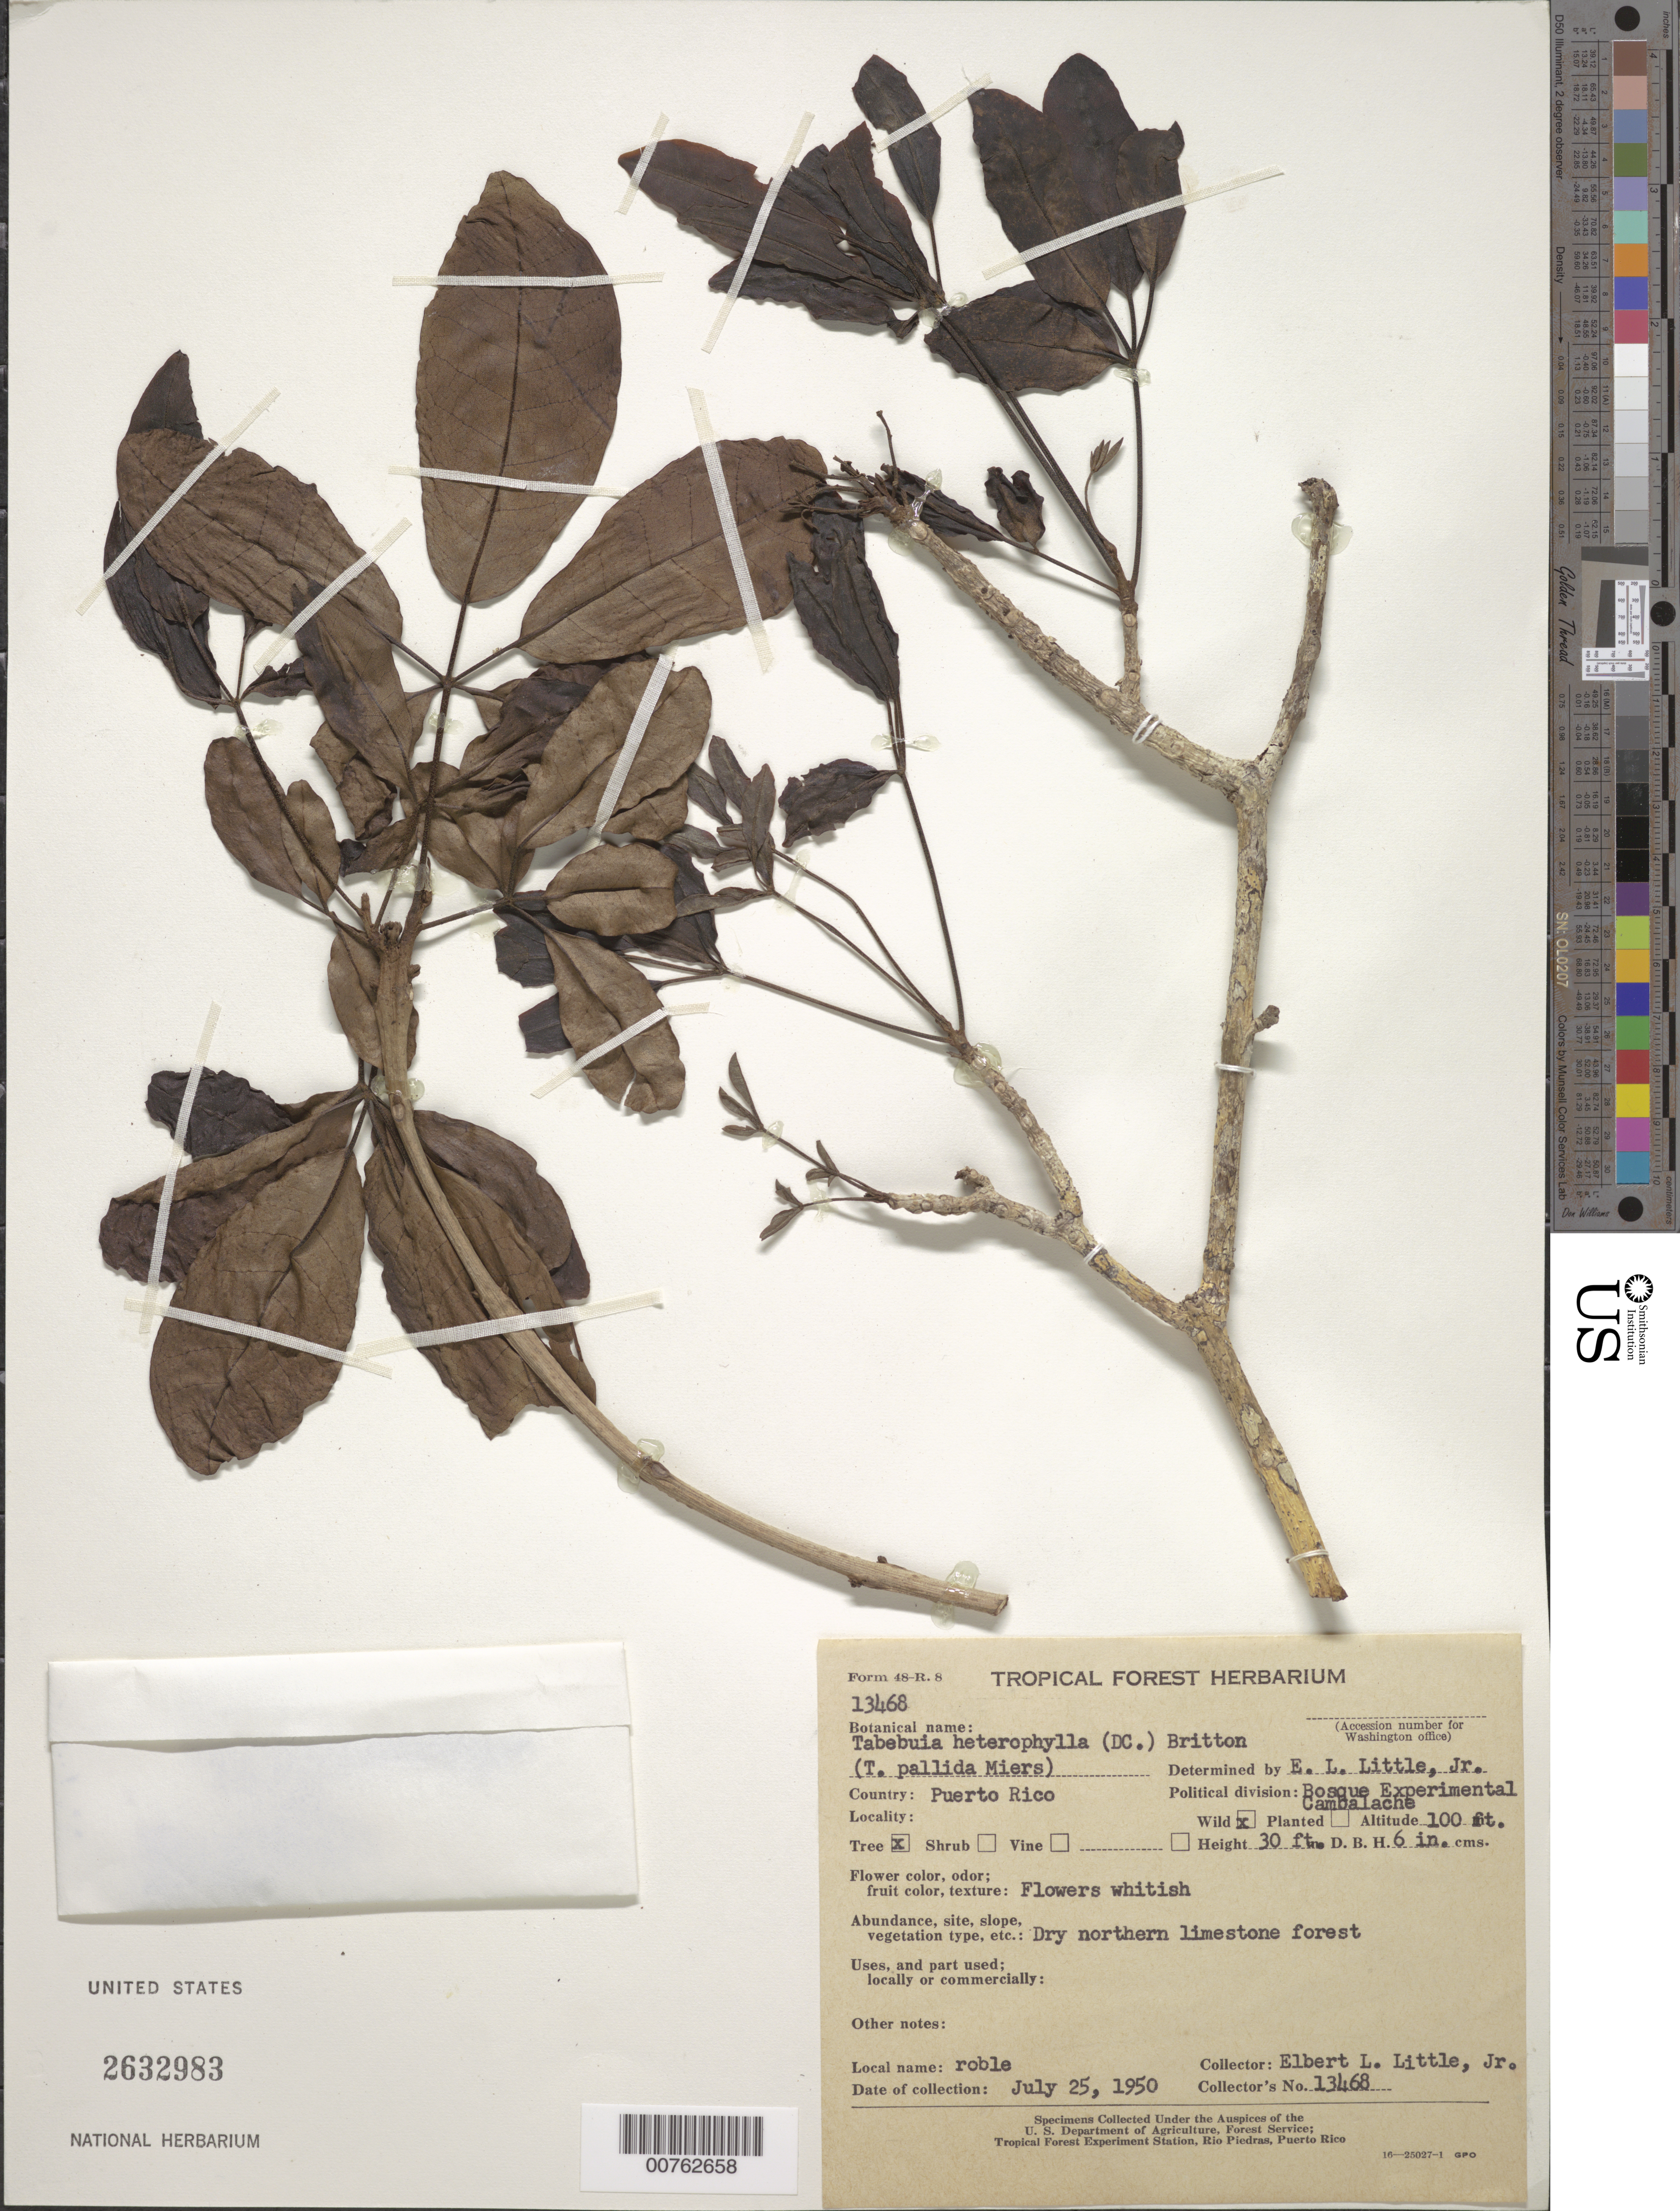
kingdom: Plantae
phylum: Tracheophyta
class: Magnoliopsida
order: Lamiales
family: Bignoniaceae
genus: Tabebuia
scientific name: Tabebuia heterophylla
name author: (DC.) Britton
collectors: E. L. Little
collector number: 13468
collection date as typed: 25 Jul 1950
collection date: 1950-07-25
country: Puerto Rico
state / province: Arecibo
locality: Bosque Experimental Cambalache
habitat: Dry northern limestone forest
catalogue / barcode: US 2632983